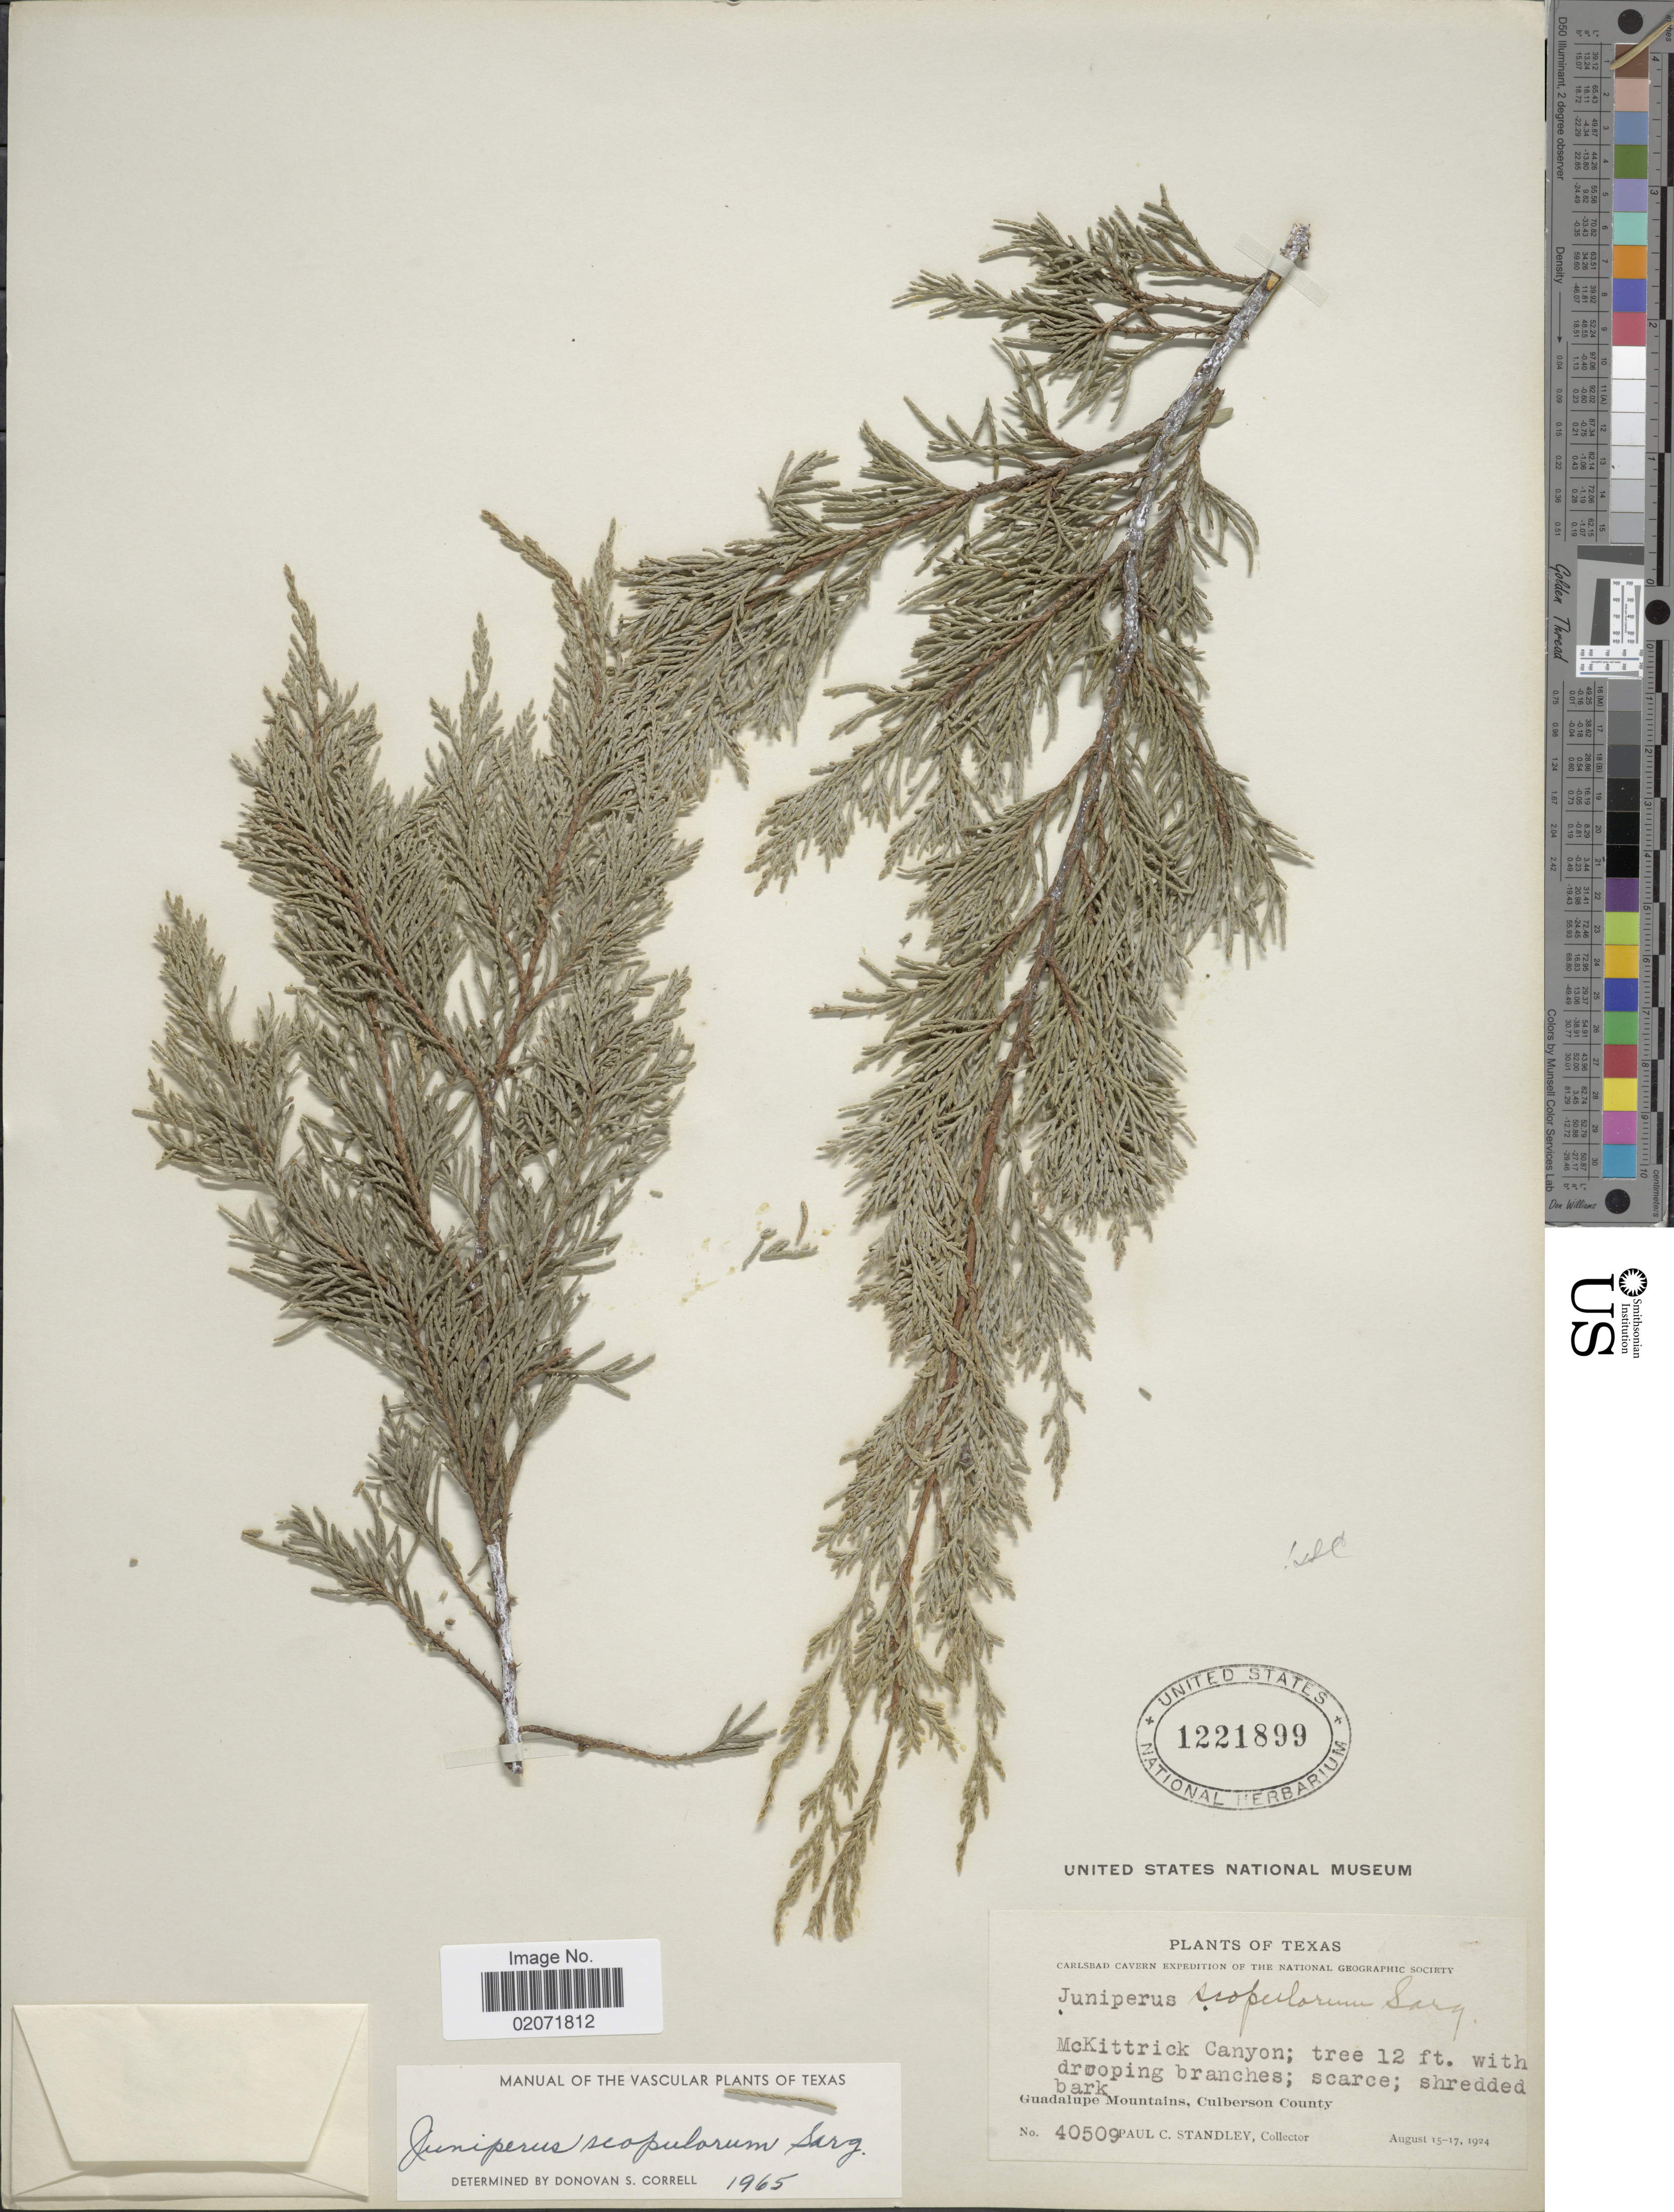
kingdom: Plantae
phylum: Tracheophyta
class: Pinopsida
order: Pinales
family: Cupressaceae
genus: Juniperus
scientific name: Juniperus scopulorum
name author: Sarg.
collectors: P. C. Standley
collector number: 40509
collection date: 1924-08-15/1924-08-17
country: United States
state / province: Texas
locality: McKittrick Canyon, Guadalupe Mountains, Culberson County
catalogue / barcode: US 1221899